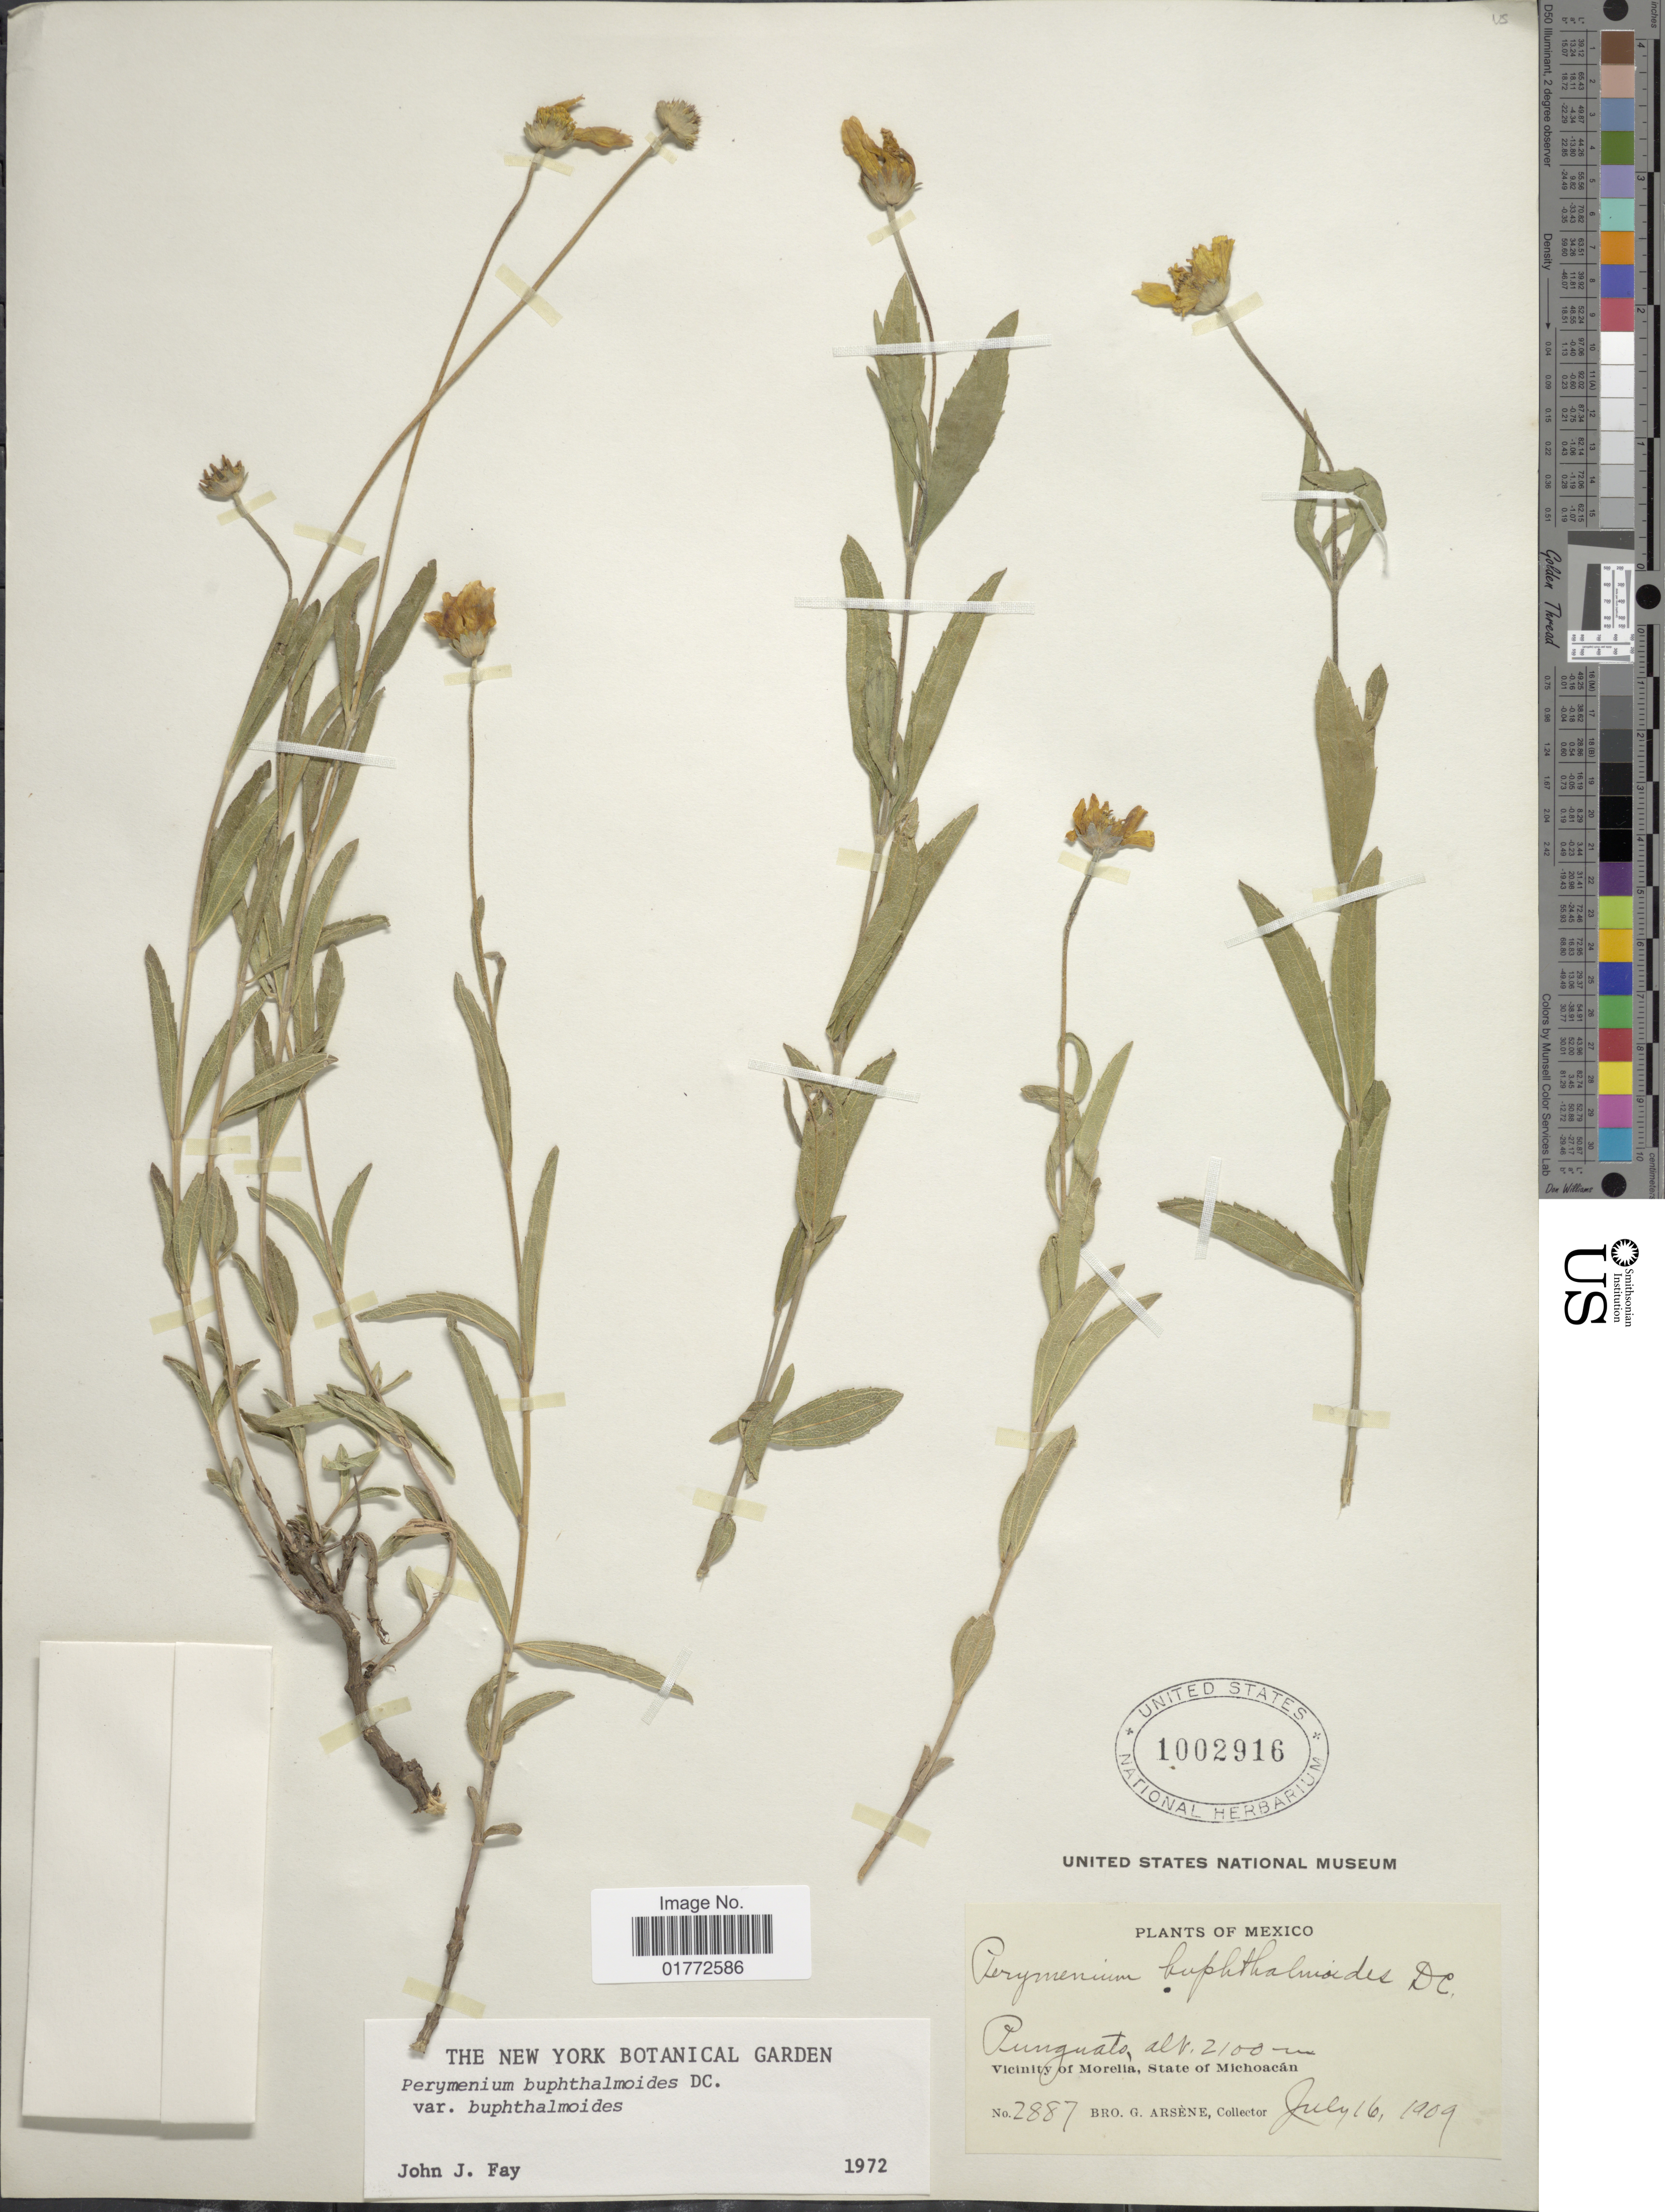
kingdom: Plantae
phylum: Tracheophyta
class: Magnoliopsida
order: Asterales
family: Asteraceae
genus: Perymenium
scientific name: Perymenium buphthalmoides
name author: DC.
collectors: Bro. G. Arsène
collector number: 2887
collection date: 1909-07-16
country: Mexico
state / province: Michoacán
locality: Punguato, Vicinity of Morelia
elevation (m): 2100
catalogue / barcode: US 1002916